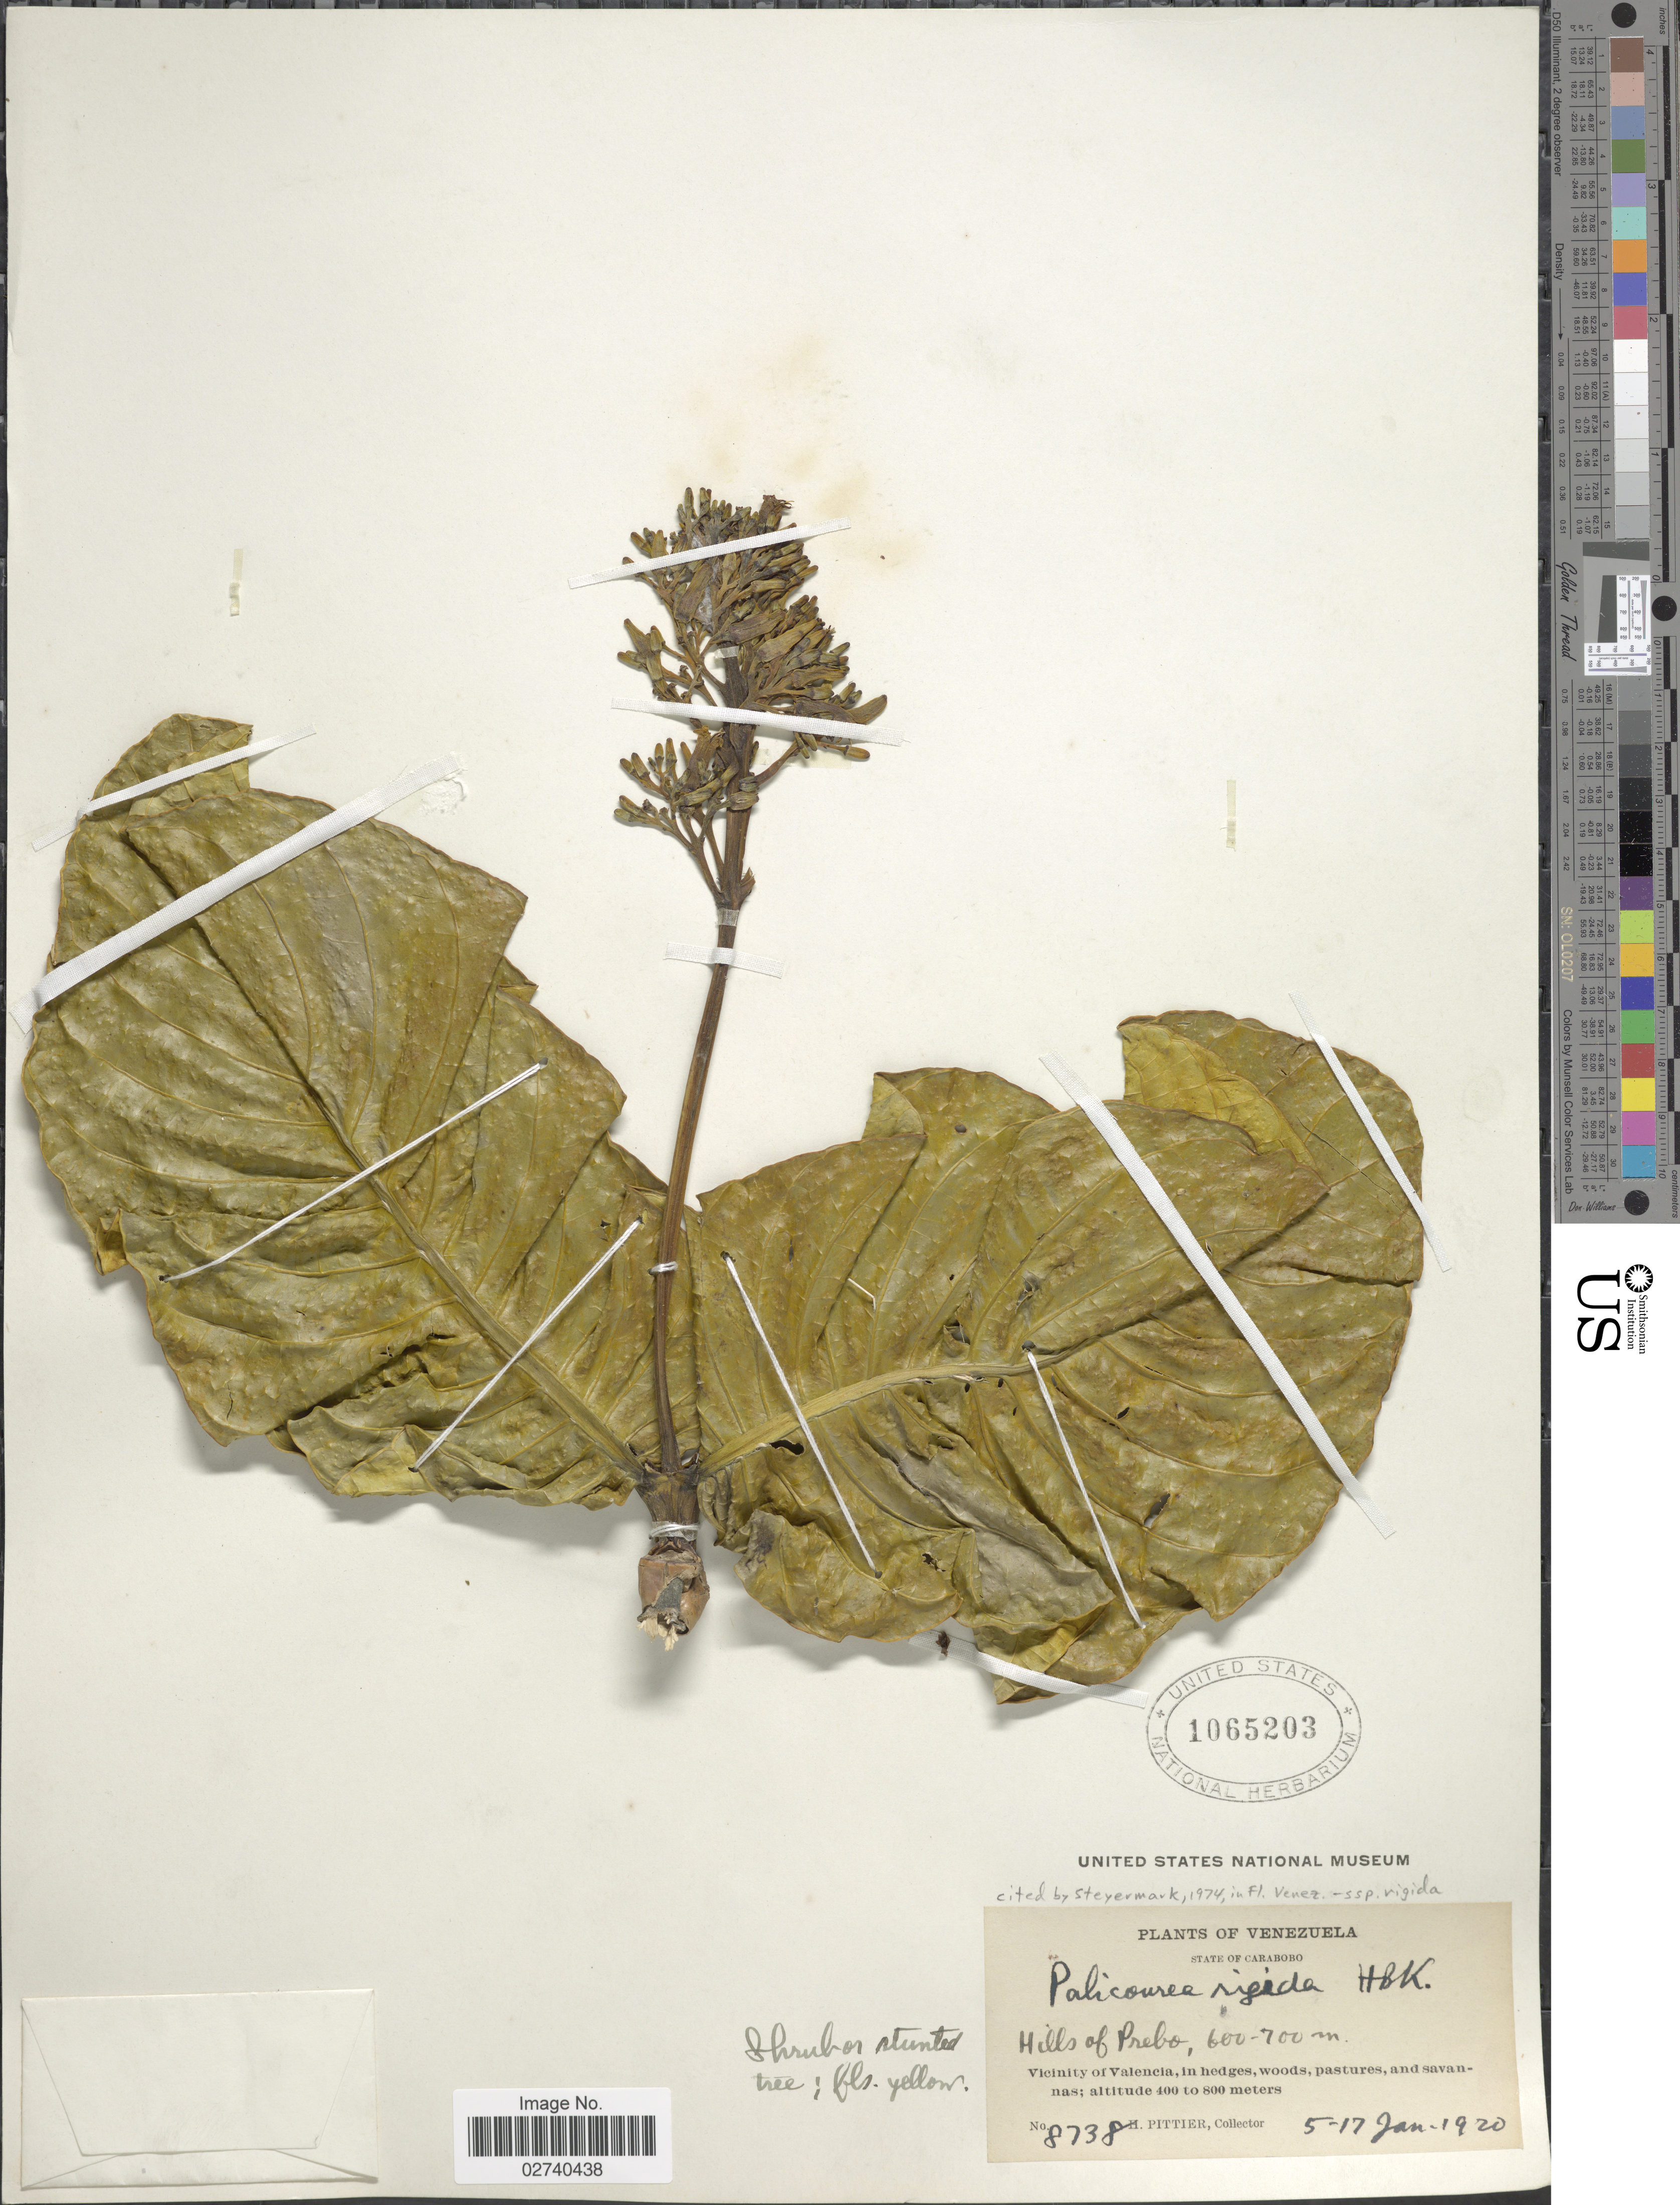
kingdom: Plantae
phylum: Tracheophyta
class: Magnoliopsida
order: Gentianales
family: Rubiaceae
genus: Palicourea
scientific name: Palicourea rigida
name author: Kunth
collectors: H. F. Pittier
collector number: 8738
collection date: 1920-01-05/1920-01-17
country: Venezuela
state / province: Carabobo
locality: Vicinity of Valencia, in hedges, woods, pastures, and savannas.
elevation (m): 400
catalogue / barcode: US 1065203